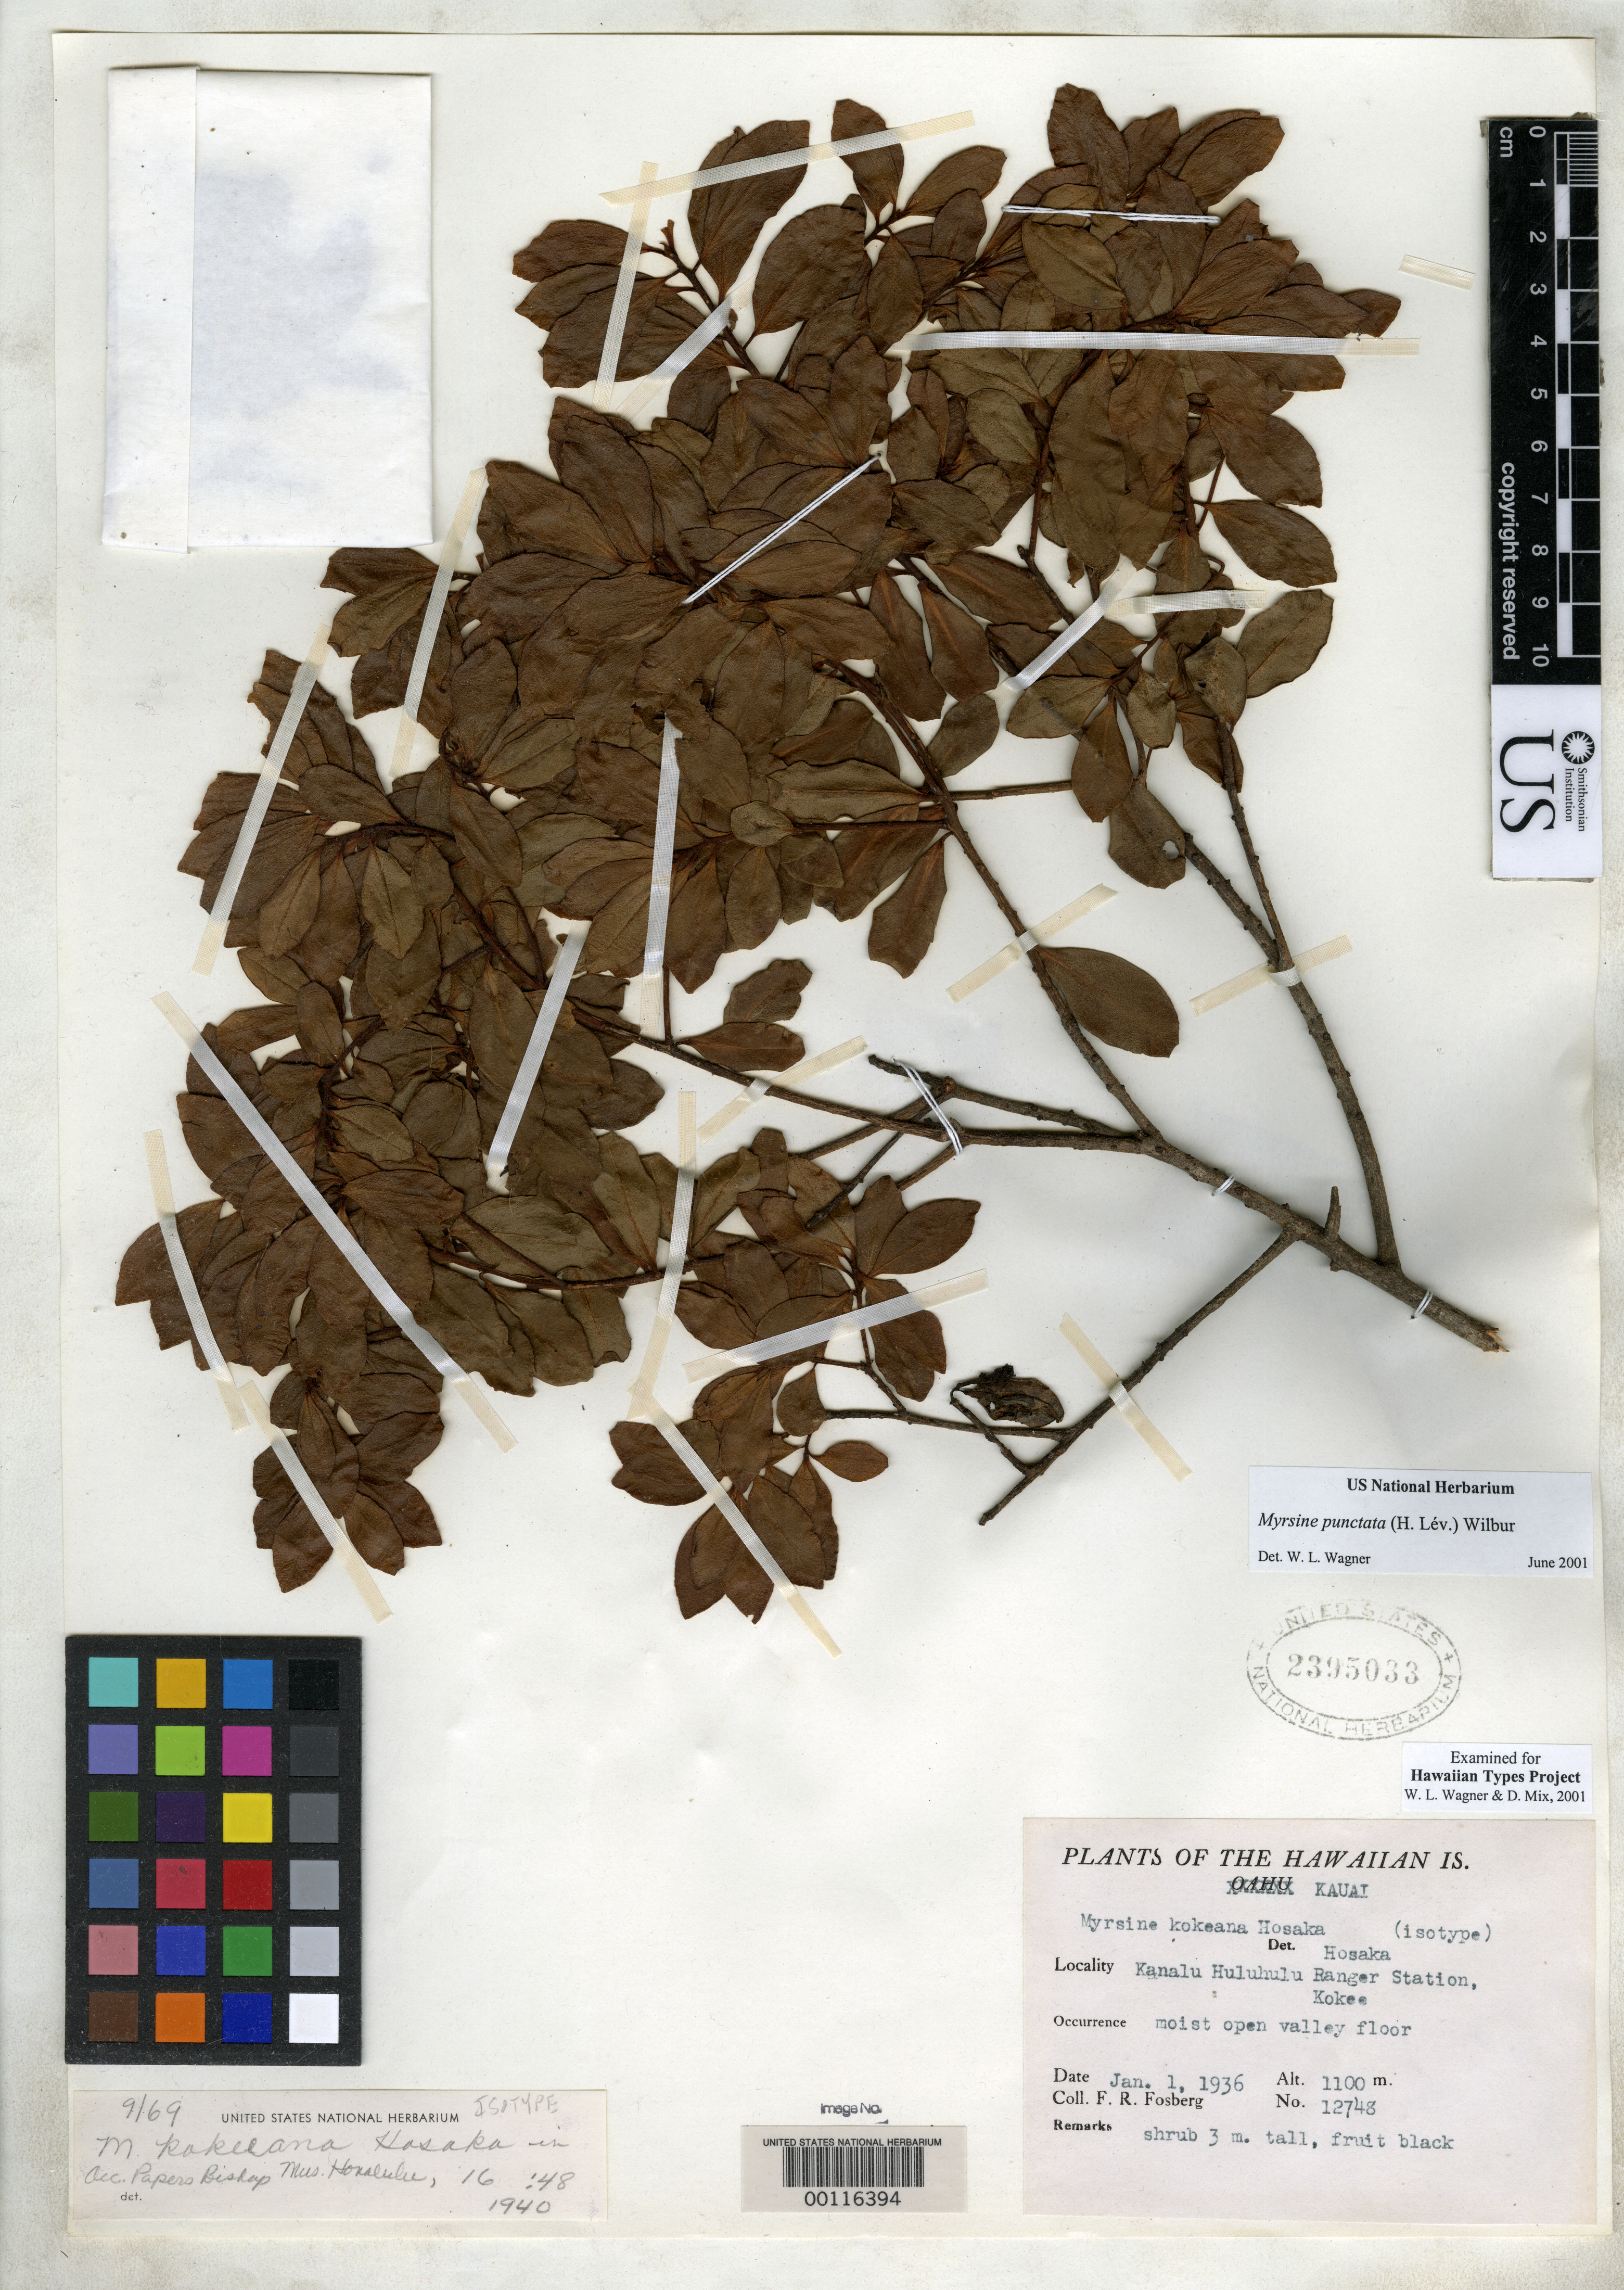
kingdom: Plantae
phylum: Tracheophyta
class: Magnoliopsida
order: Ericales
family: Primulaceae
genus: Myrsine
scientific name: Myrsine kokeeana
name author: Hosaka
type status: Isotype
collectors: F. R. Fosberg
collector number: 12748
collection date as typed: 01 Jan 1936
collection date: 1936-01-01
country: United States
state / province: Hawaii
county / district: Kauai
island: Kaua'i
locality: Kokee, Kanalu Huluhulu Ranger Station.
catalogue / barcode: US 2395033